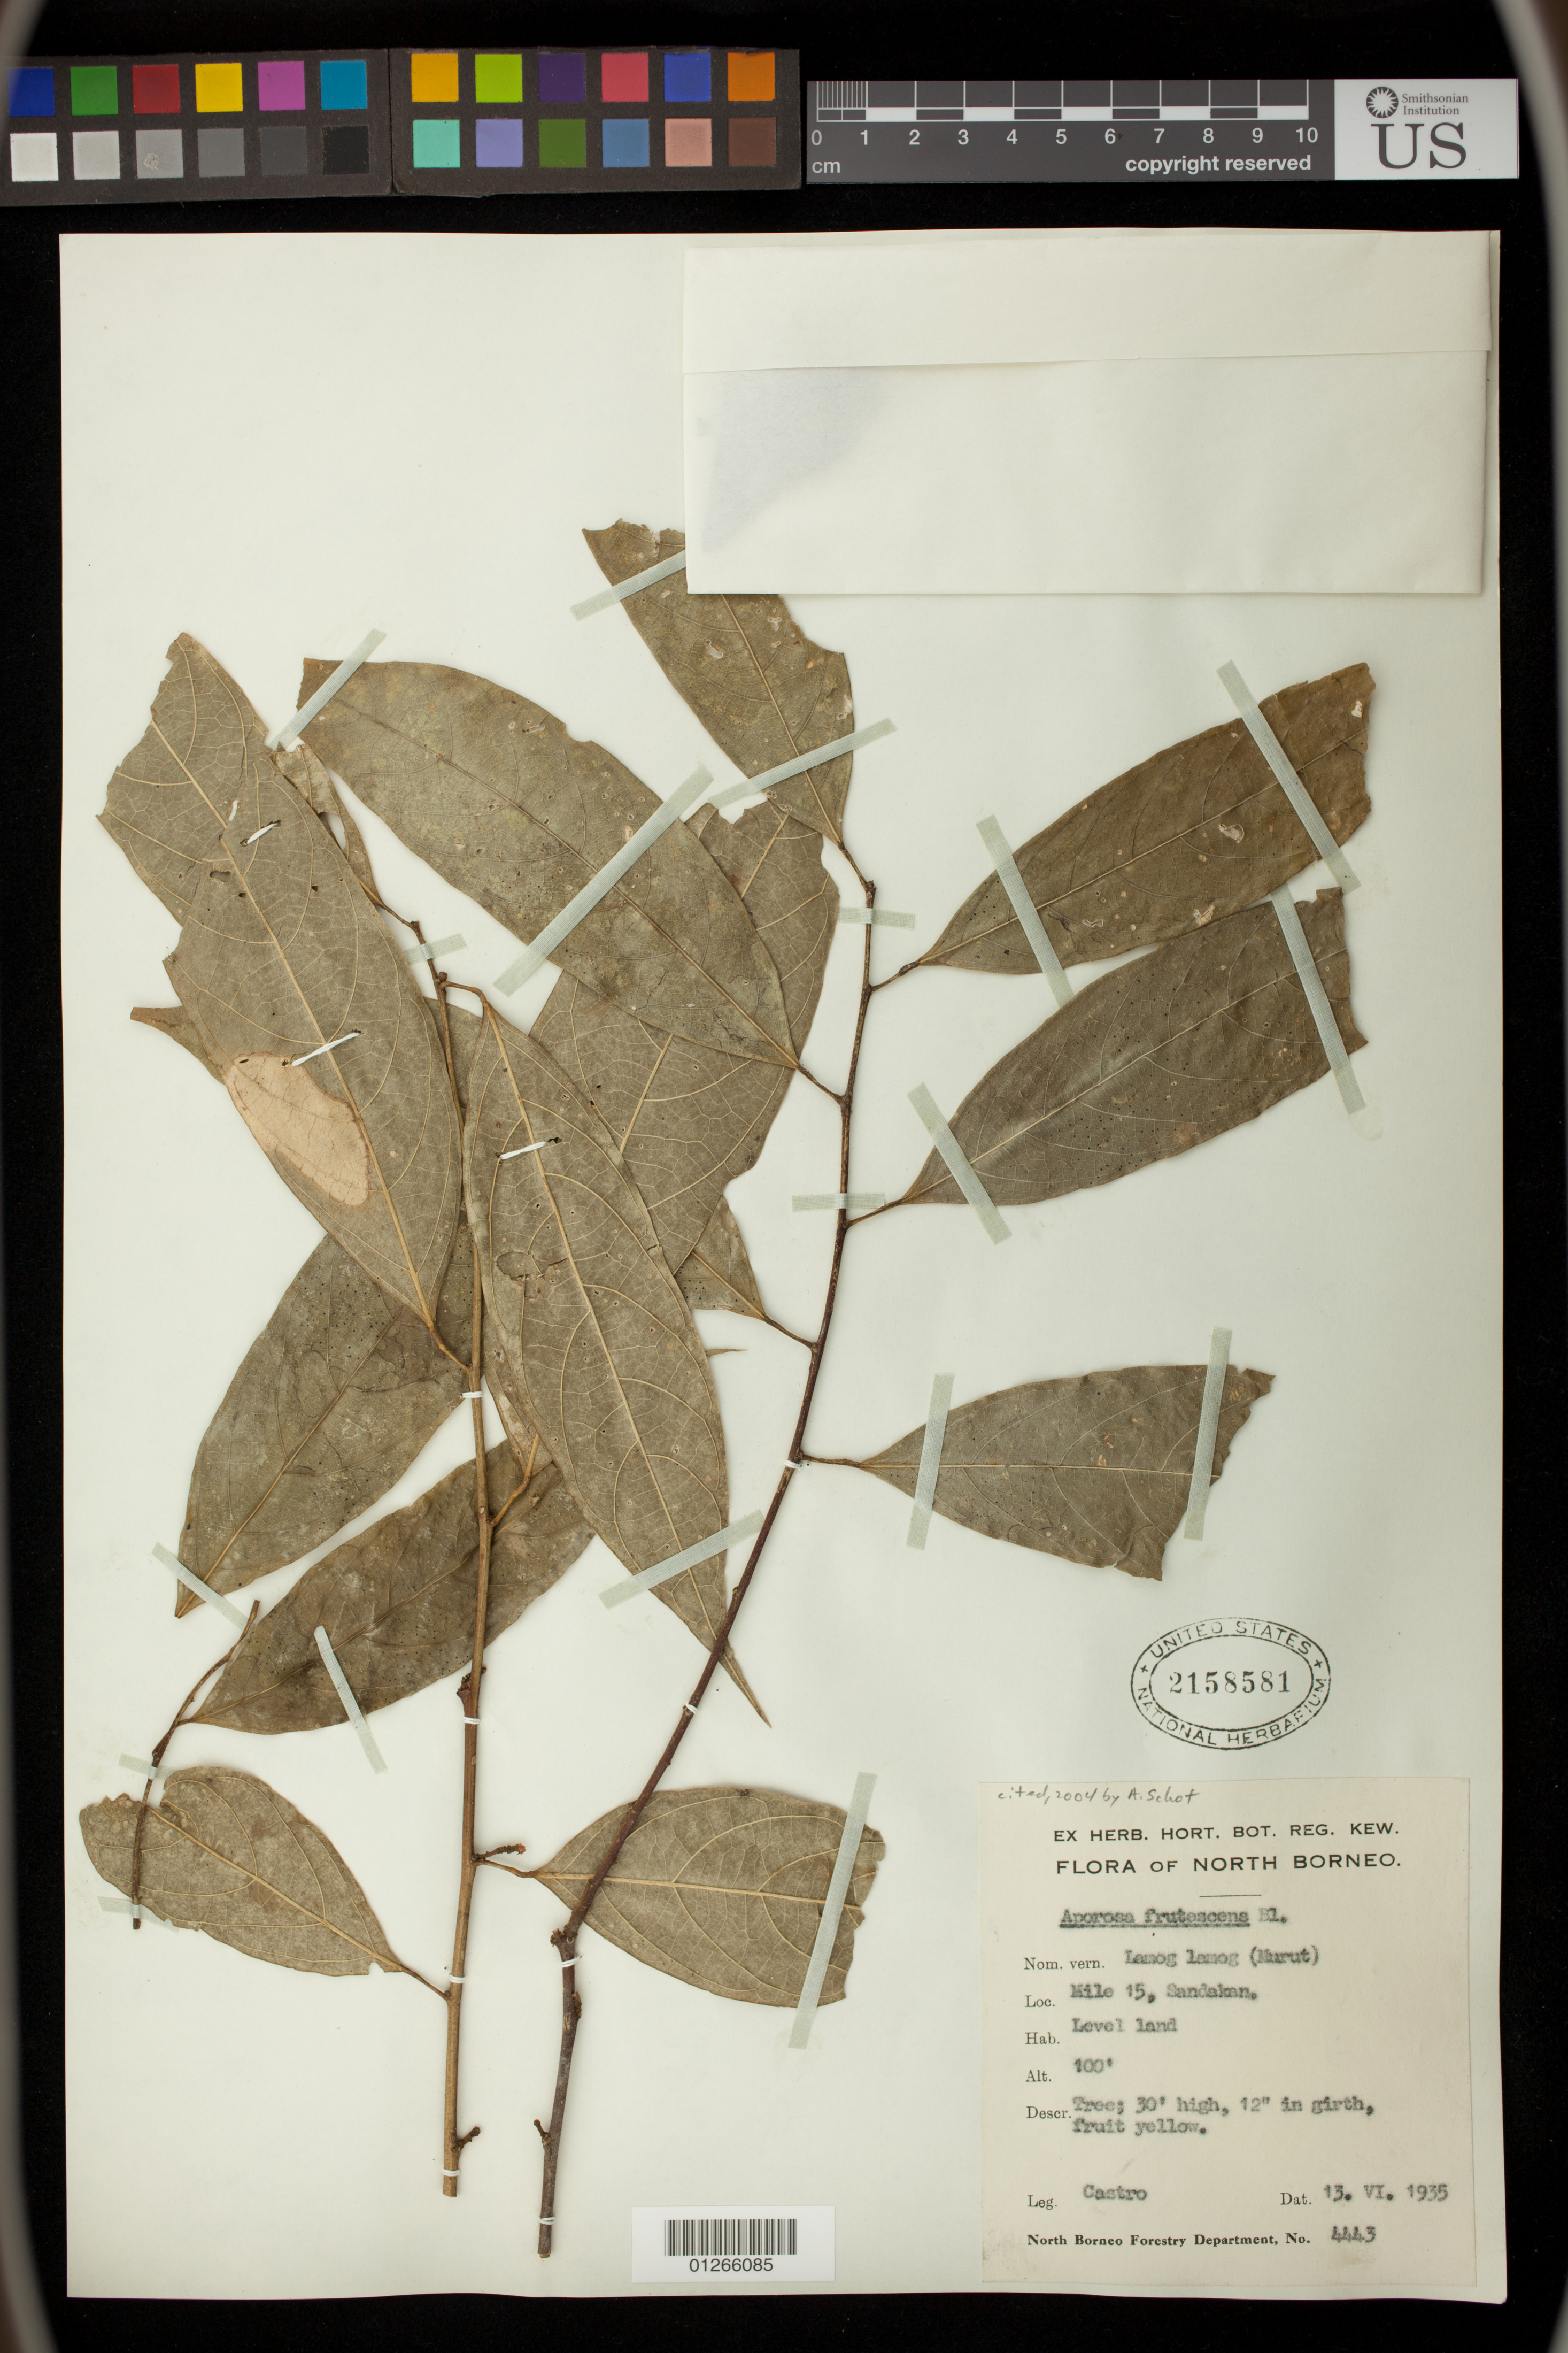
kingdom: Plantae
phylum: Tracheophyta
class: Magnoliopsida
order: Malpighiales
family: Phyllanthaceae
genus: Aporosa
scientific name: Aporosa frutescens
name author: Blume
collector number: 4443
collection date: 1935-06-13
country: Indonesia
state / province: Nusa Tenggara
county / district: Bali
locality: North Borneo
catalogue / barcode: US 2158581